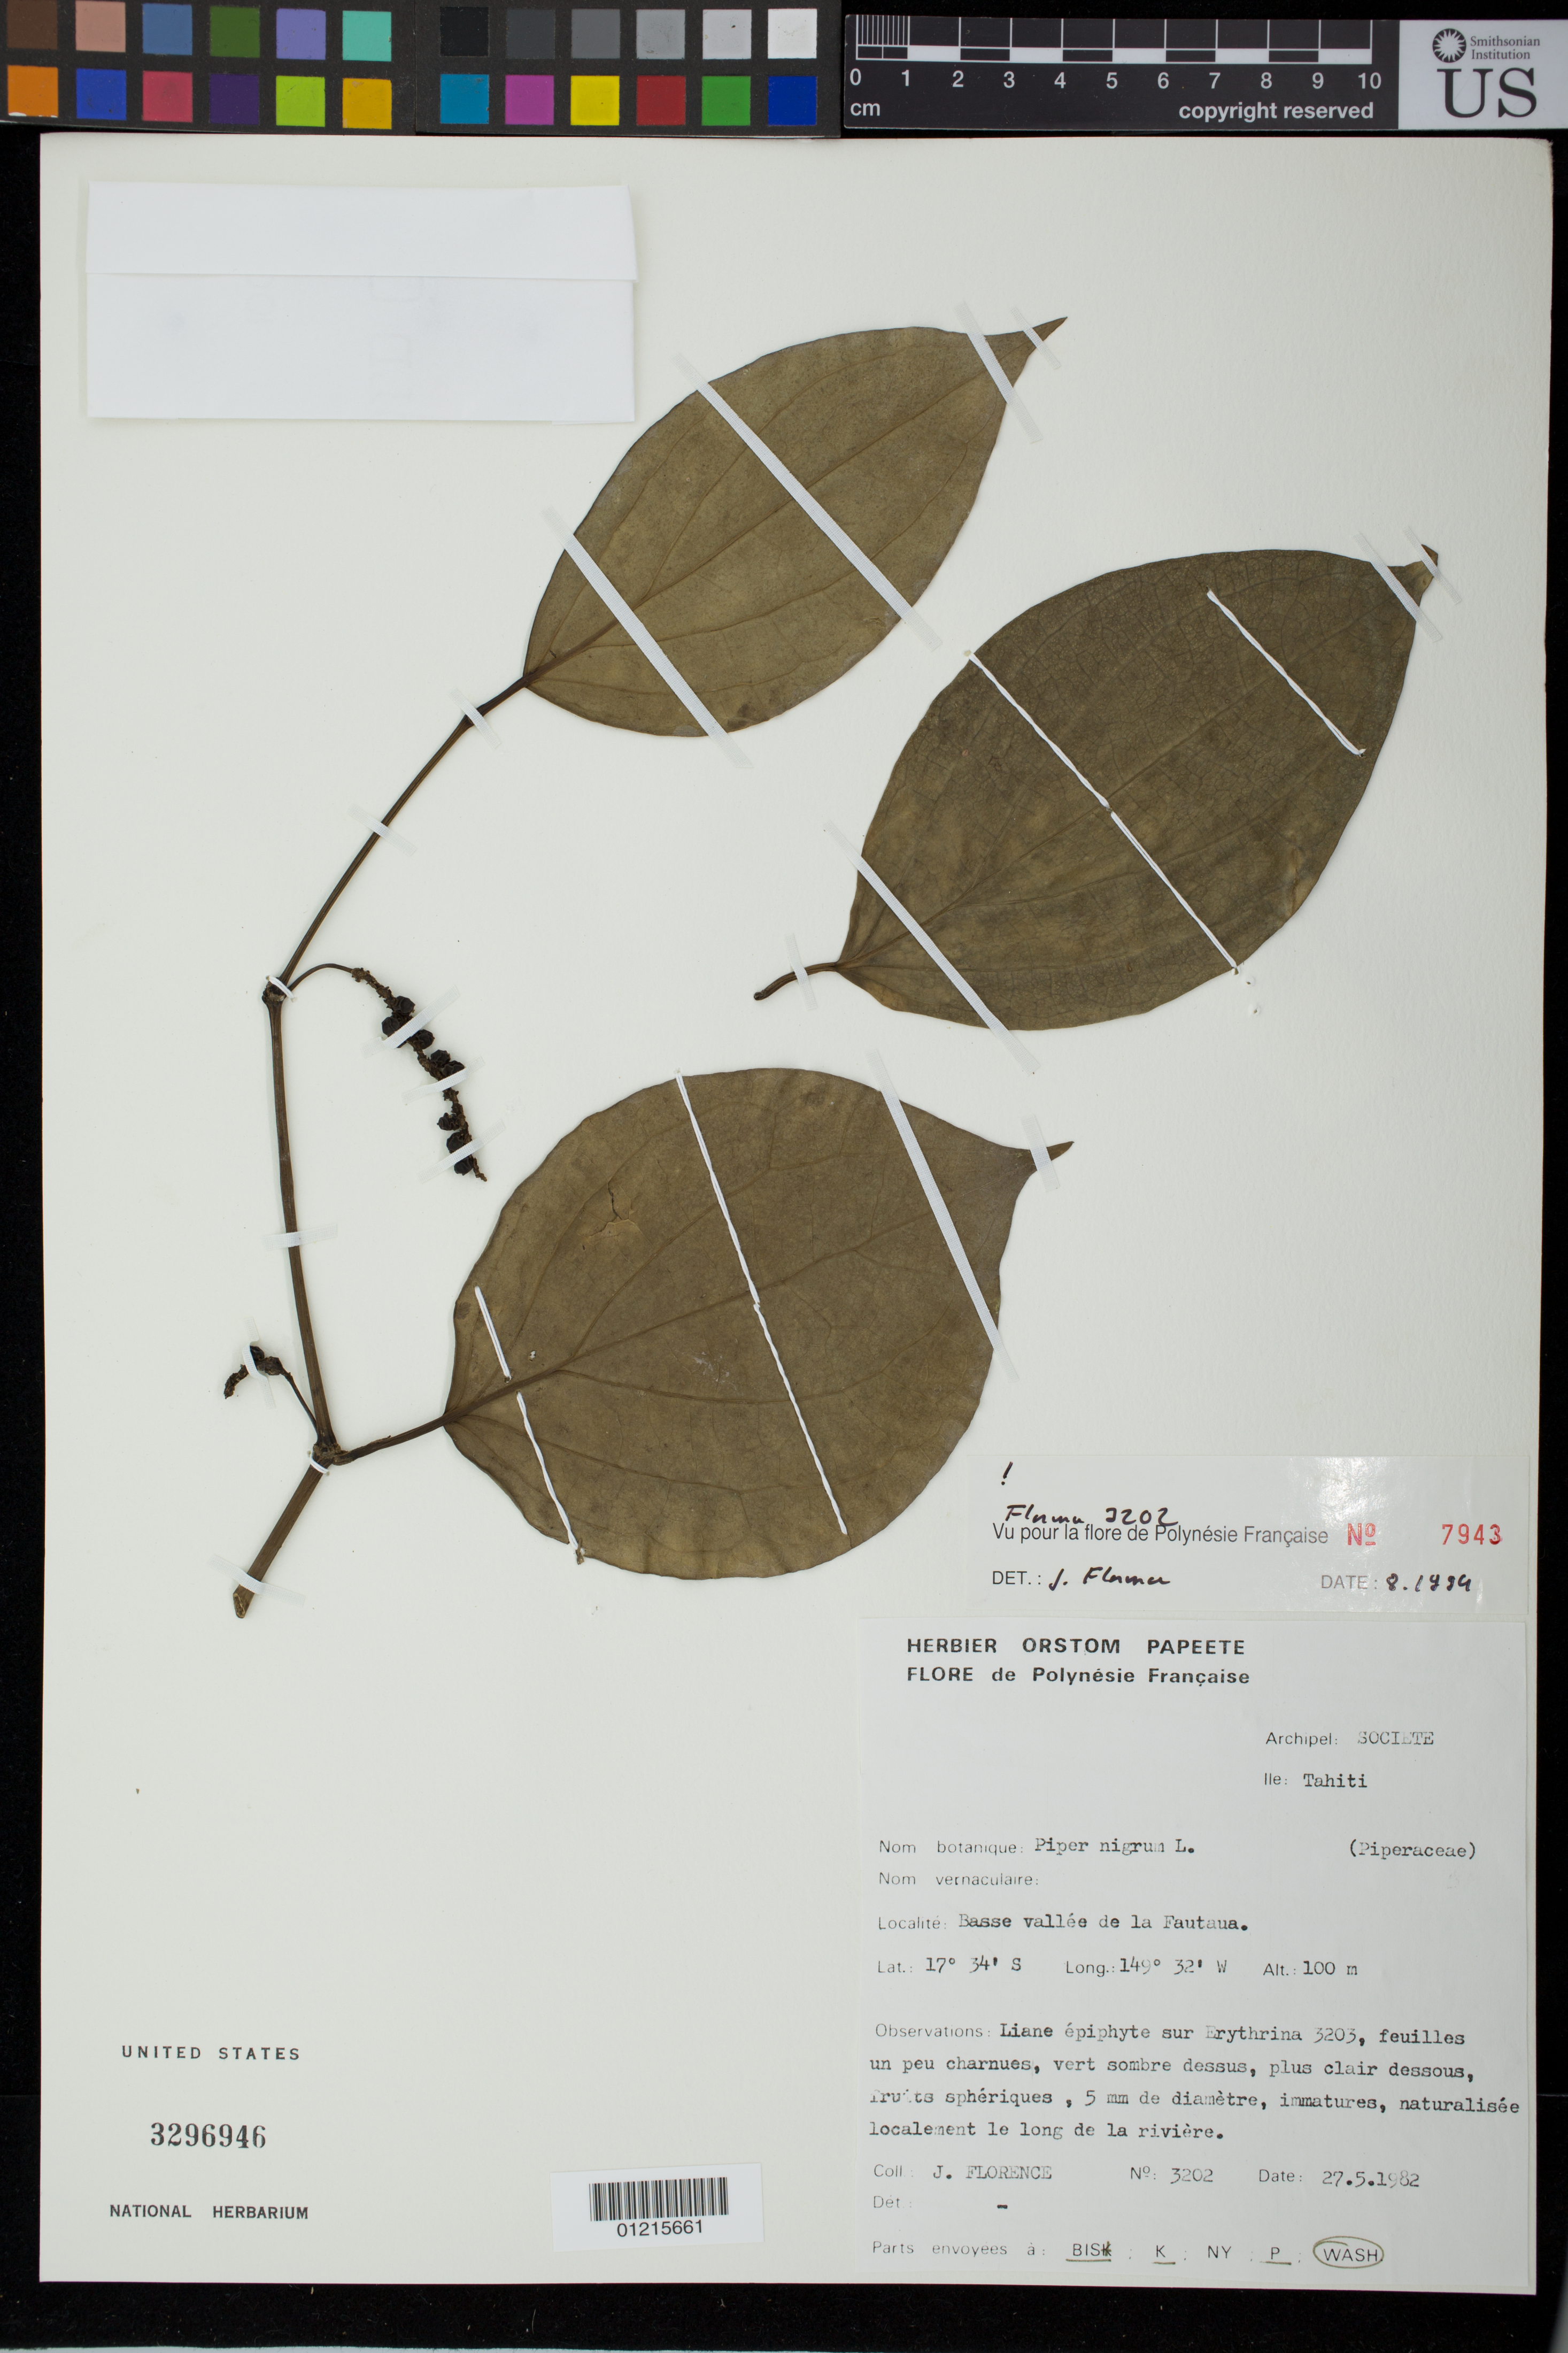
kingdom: Plantae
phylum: Tracheophyta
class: Magnoliopsida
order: Piperales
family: Piperaceae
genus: Piper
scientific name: Piper nigrum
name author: L.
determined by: Florence, J.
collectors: J. Florence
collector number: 3202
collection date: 1982-05-27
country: French Polynesia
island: Tahiti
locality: Basse vallèe de la Fautaua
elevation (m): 100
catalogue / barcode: US 3296946